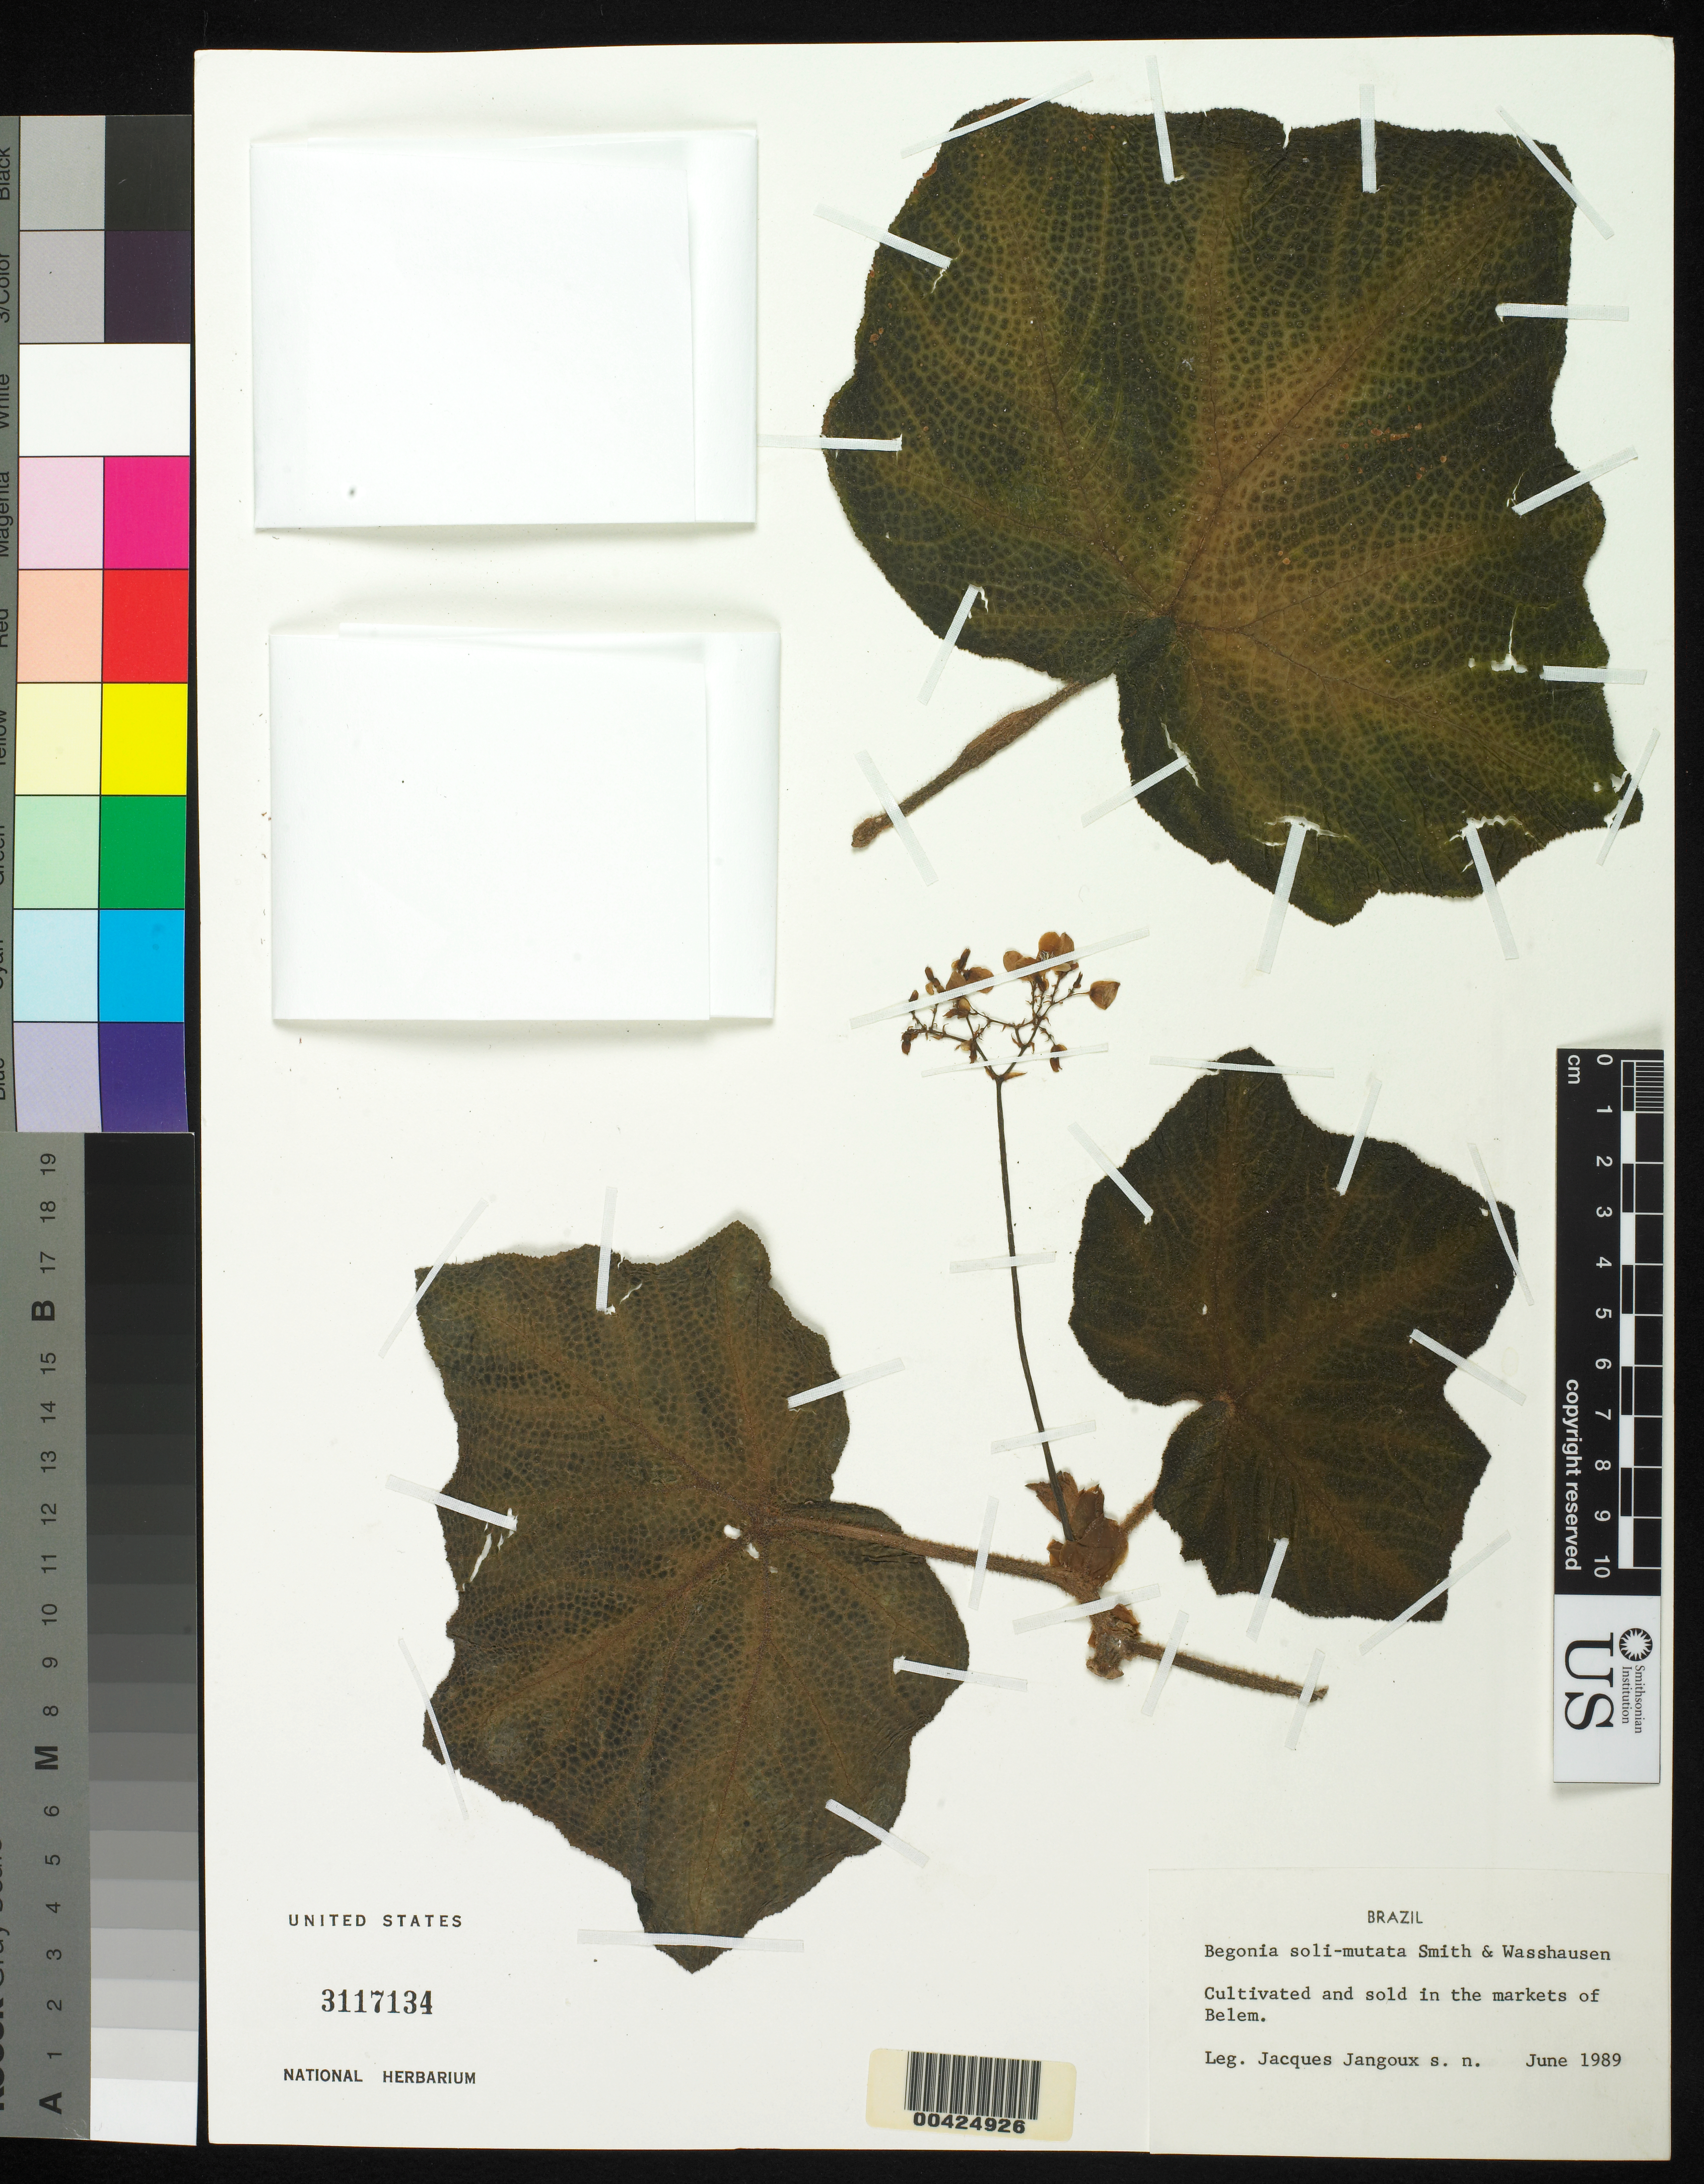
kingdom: Plantae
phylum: Tracheophyta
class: Magnoliopsida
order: Cucurbitales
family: Begoniaceae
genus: Begonia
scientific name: Begonia soli-mutata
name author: L.B. Sm. & Wassh.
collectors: J. I. Jangoux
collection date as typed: Jun 1989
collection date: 1989-06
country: Brazil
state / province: Pará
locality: Belem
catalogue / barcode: US 3117134